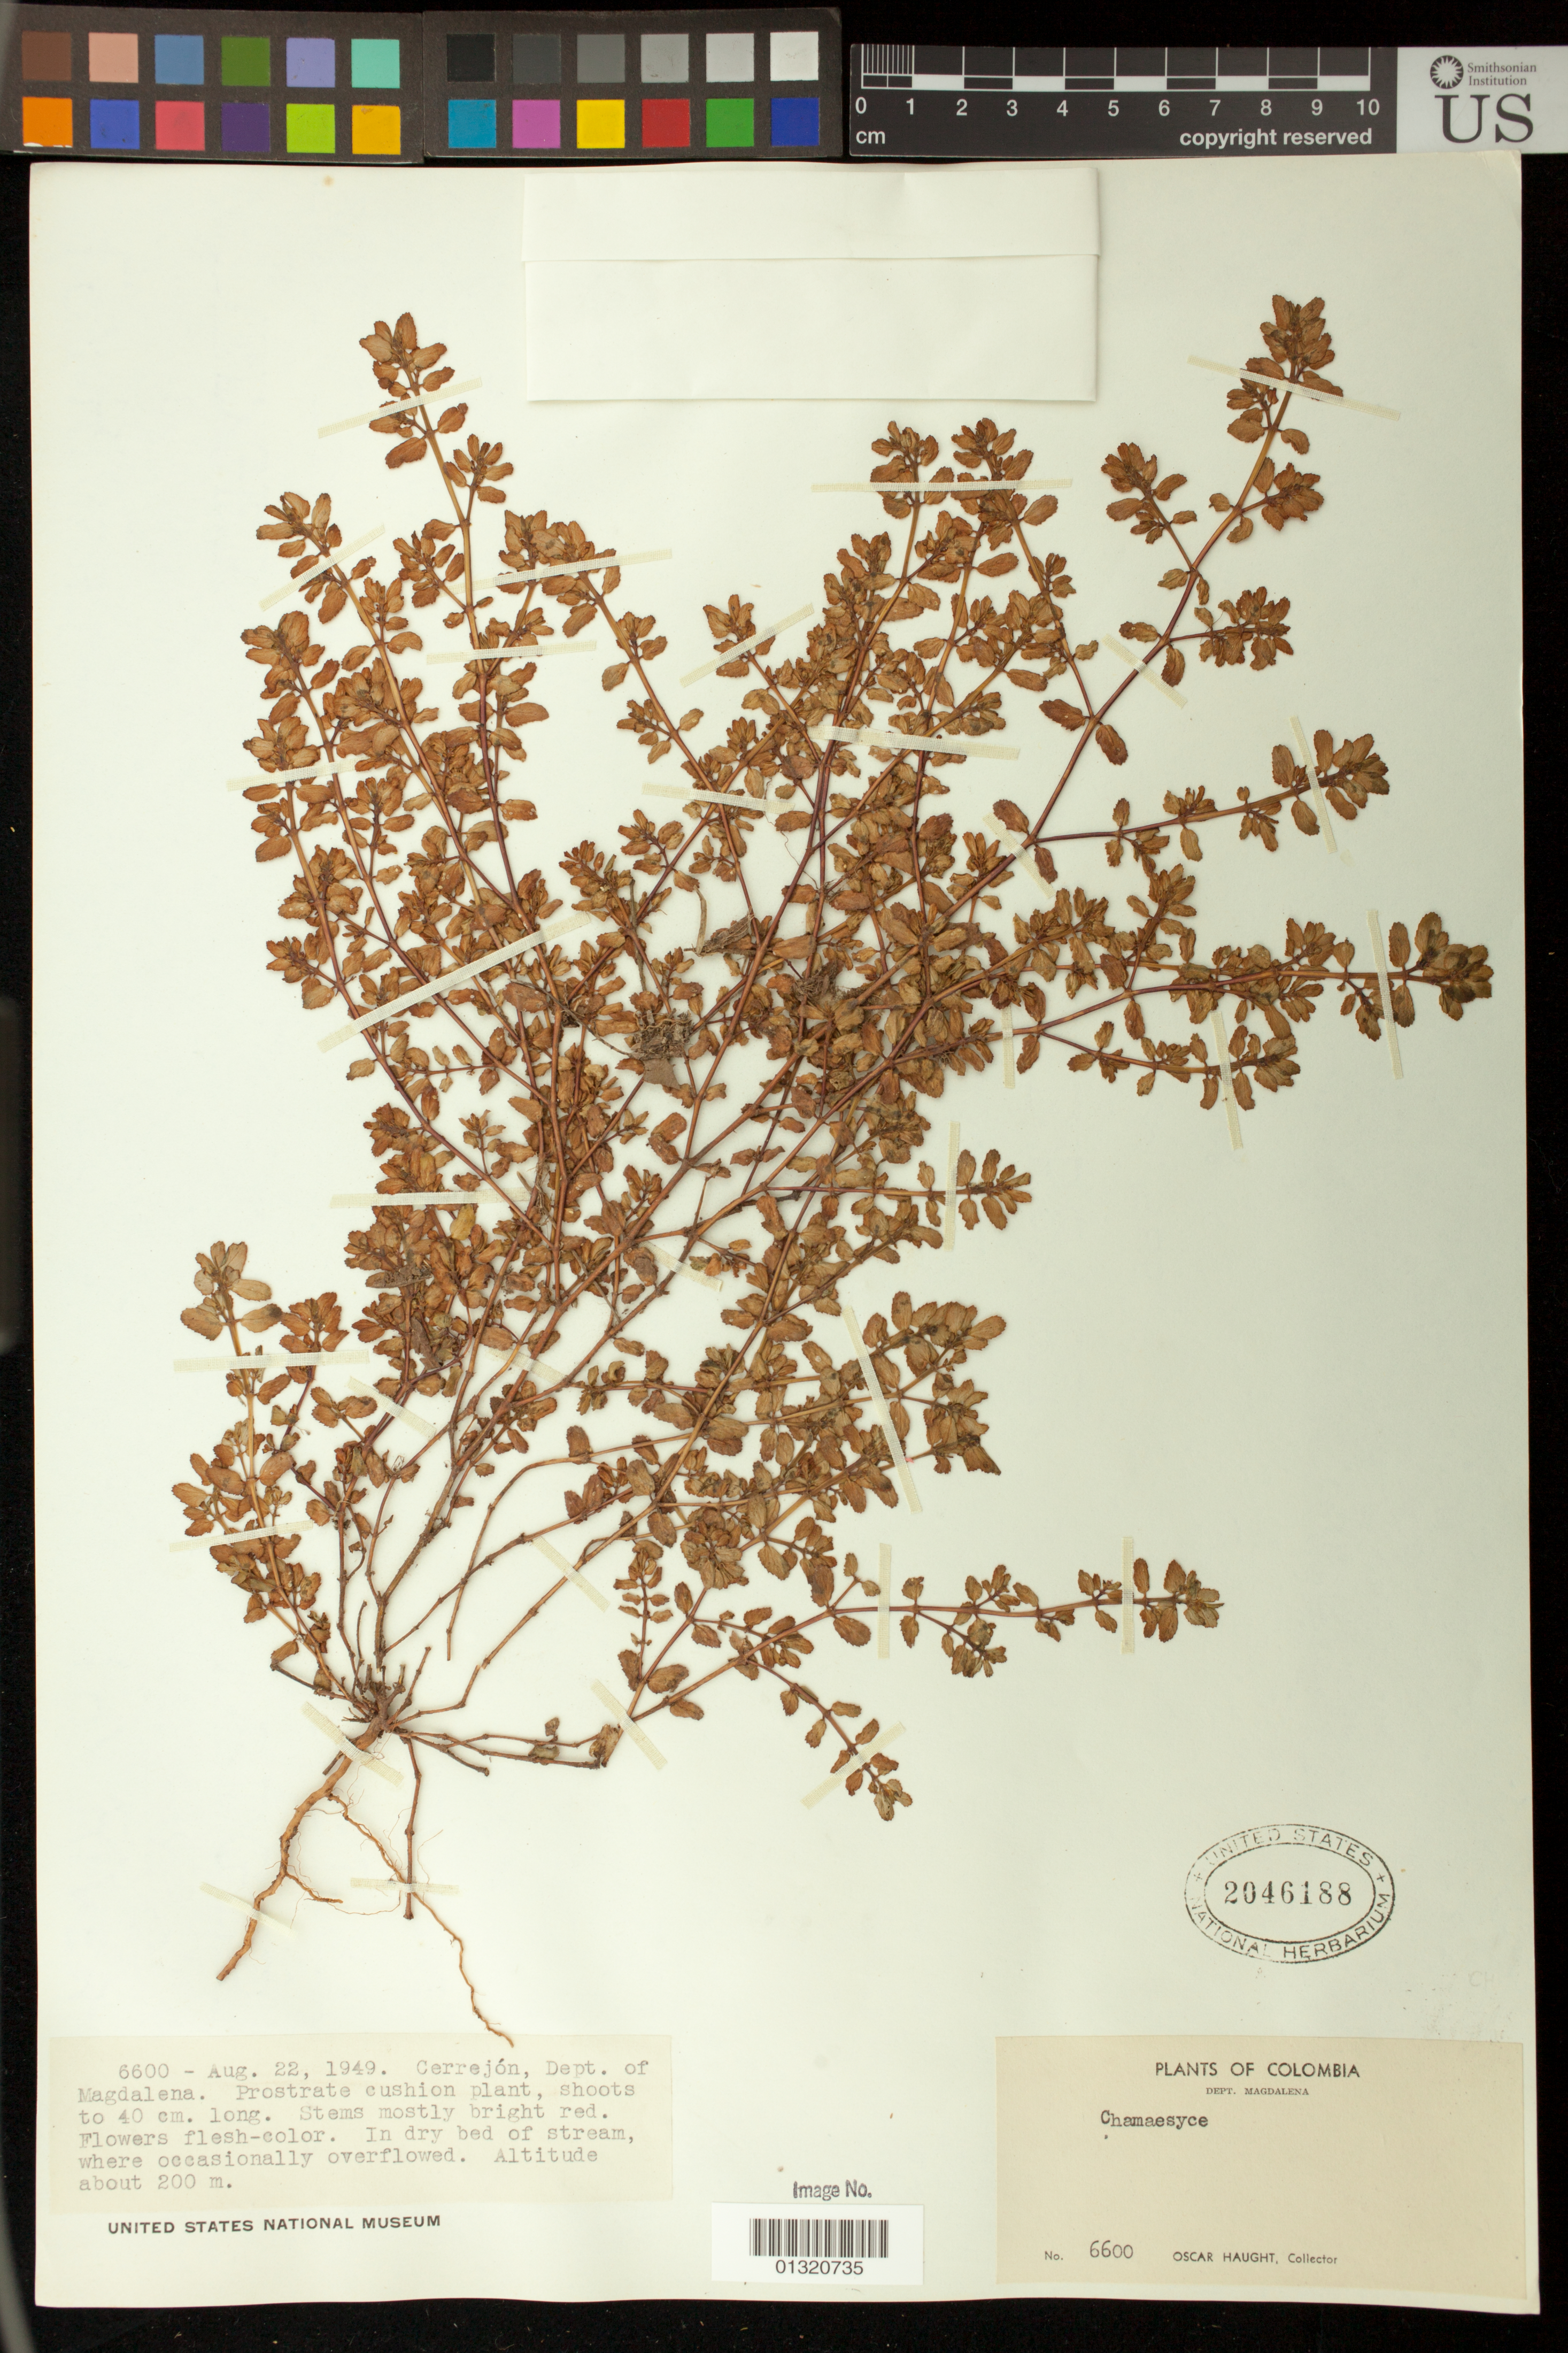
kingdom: Plantae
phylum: Tracheophyta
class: Magnoliopsida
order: Malpighiales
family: Euphorbiaceae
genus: Euphorbia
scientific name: Euphorbia sp.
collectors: O. Haught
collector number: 6600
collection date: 1949-08-22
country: Colombia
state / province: Magdalena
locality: Cerrejon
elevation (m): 200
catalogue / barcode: US 2046188